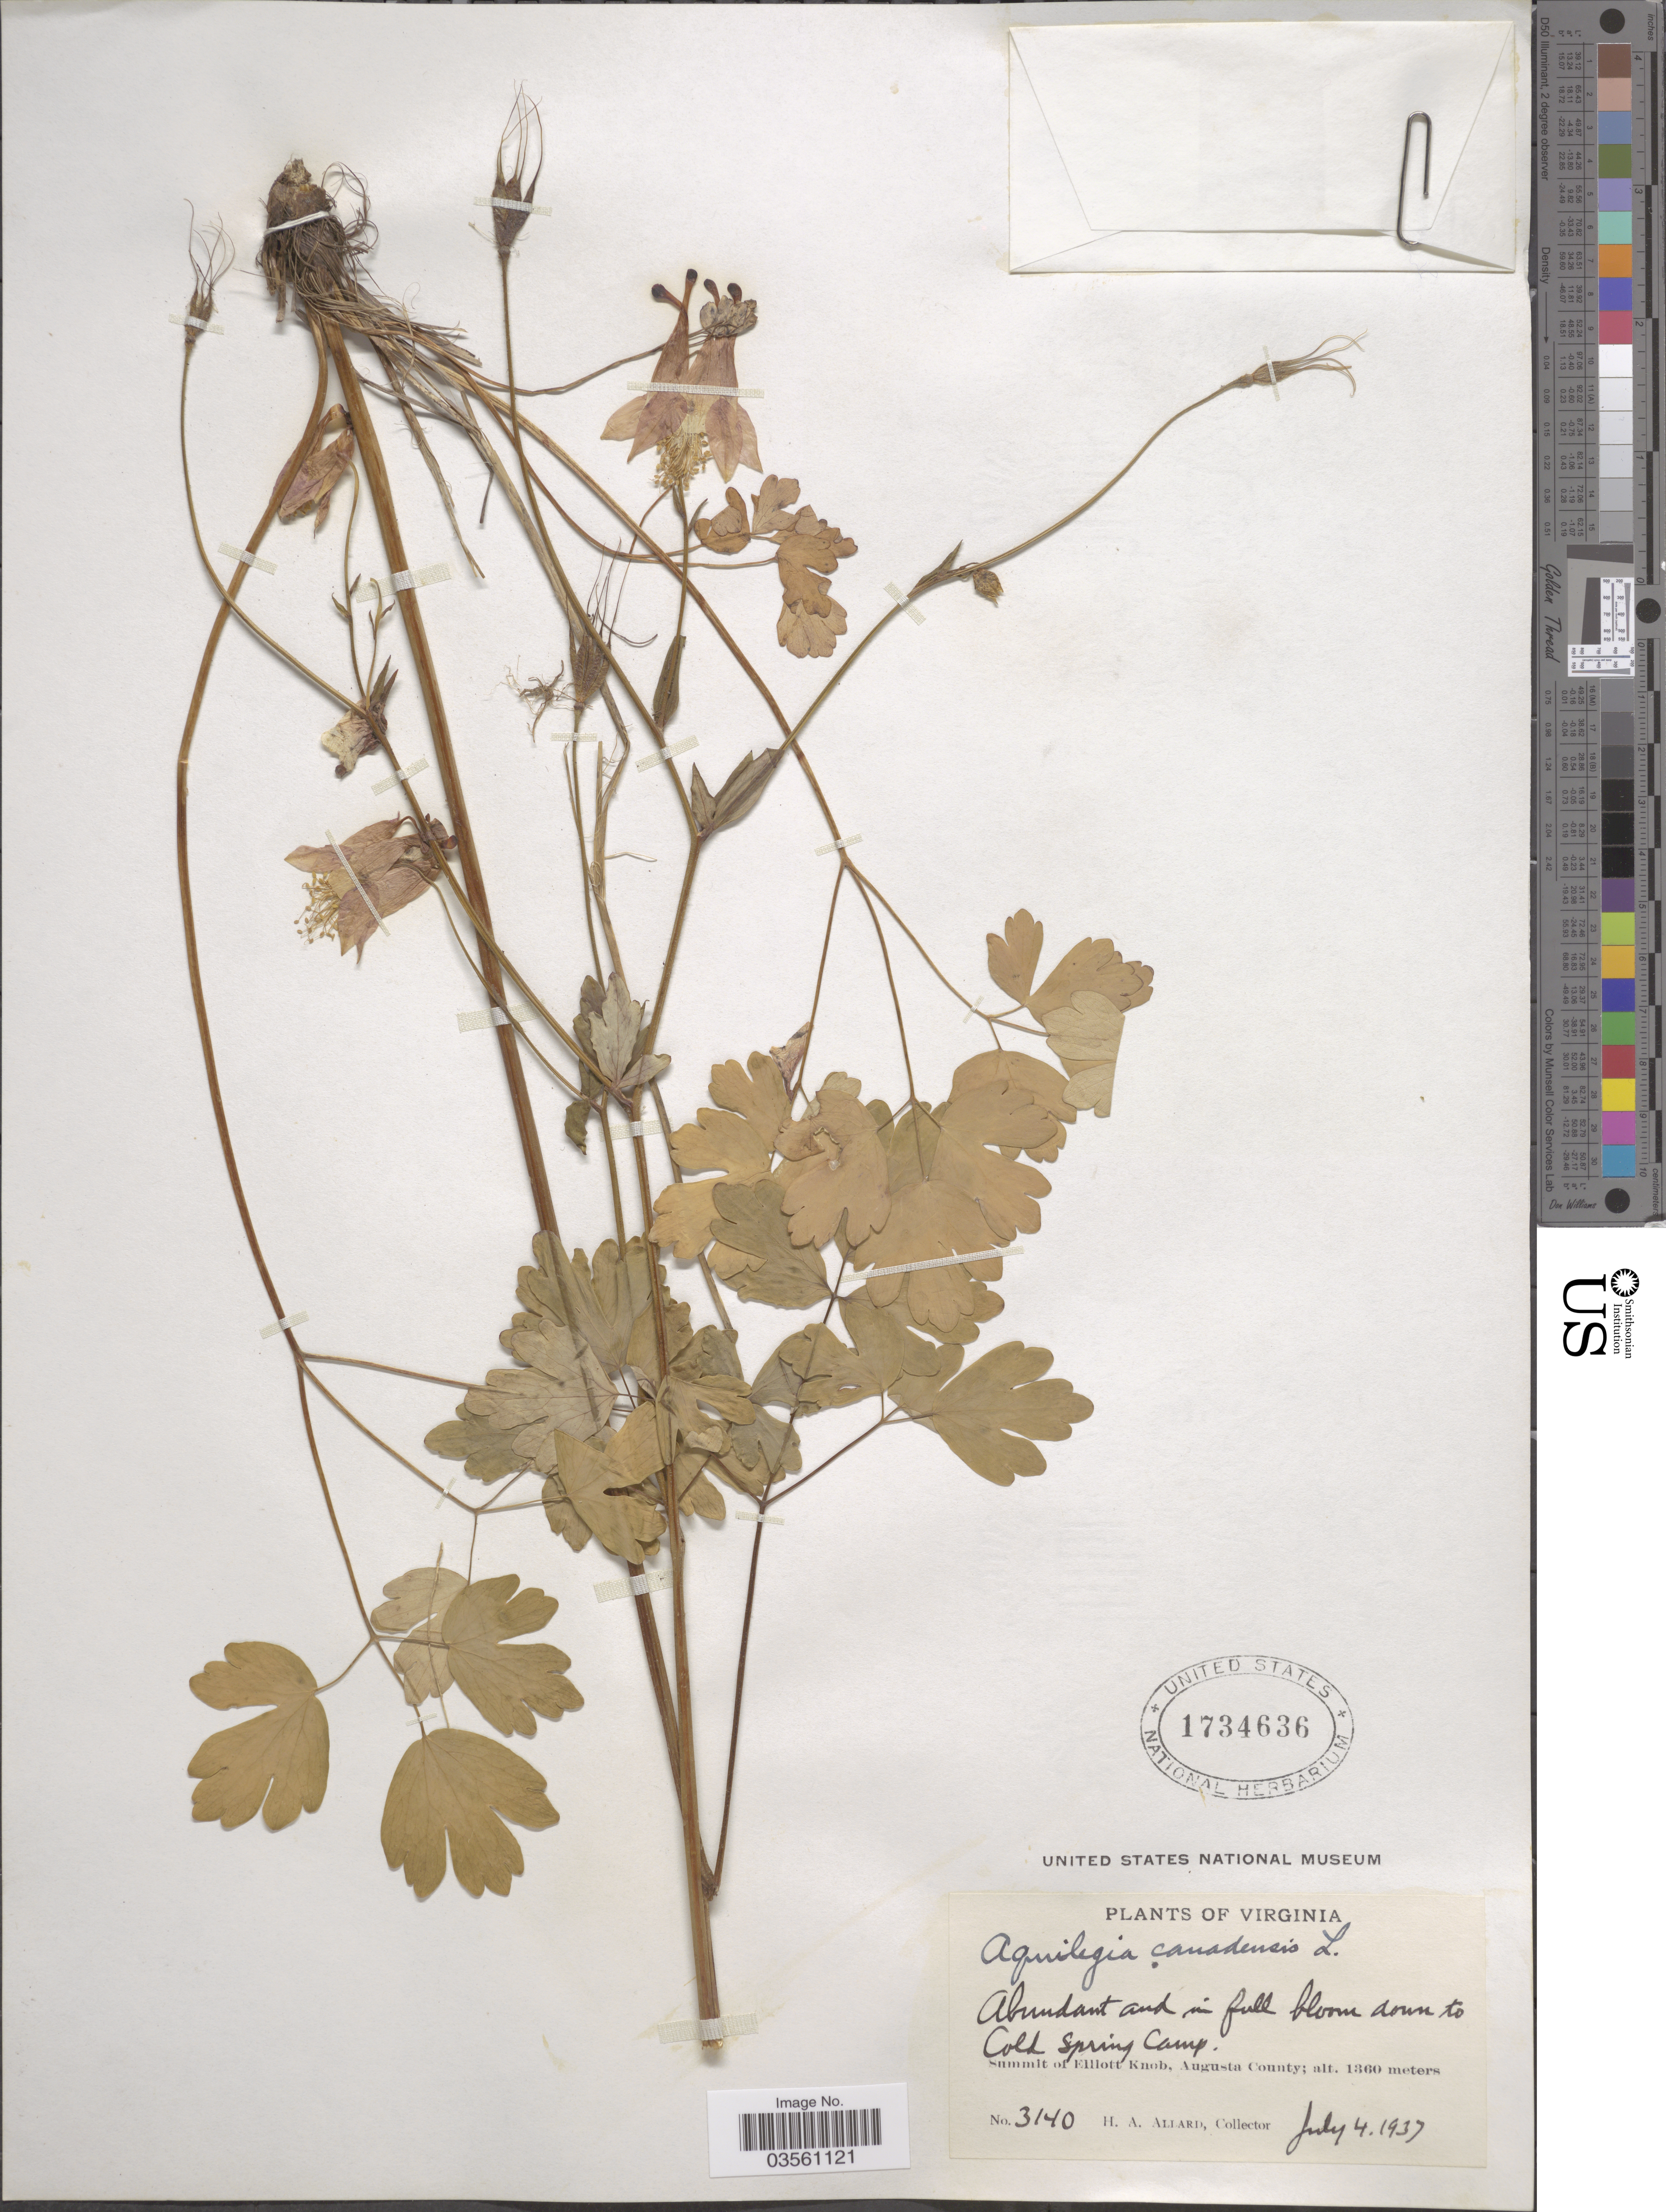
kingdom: Plantae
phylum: Tracheophyta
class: Magnoliopsida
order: Ranunculales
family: Ranunculaceae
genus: Aquilegia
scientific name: Aquilegia canadensis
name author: L.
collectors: H. A. Allard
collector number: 3140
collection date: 1937-07-04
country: United States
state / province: Virginia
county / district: Augusta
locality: Down to Cold Spring Camp. Summit of Elliott Knob, Augusta County,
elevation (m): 1360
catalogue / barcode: US 1734636